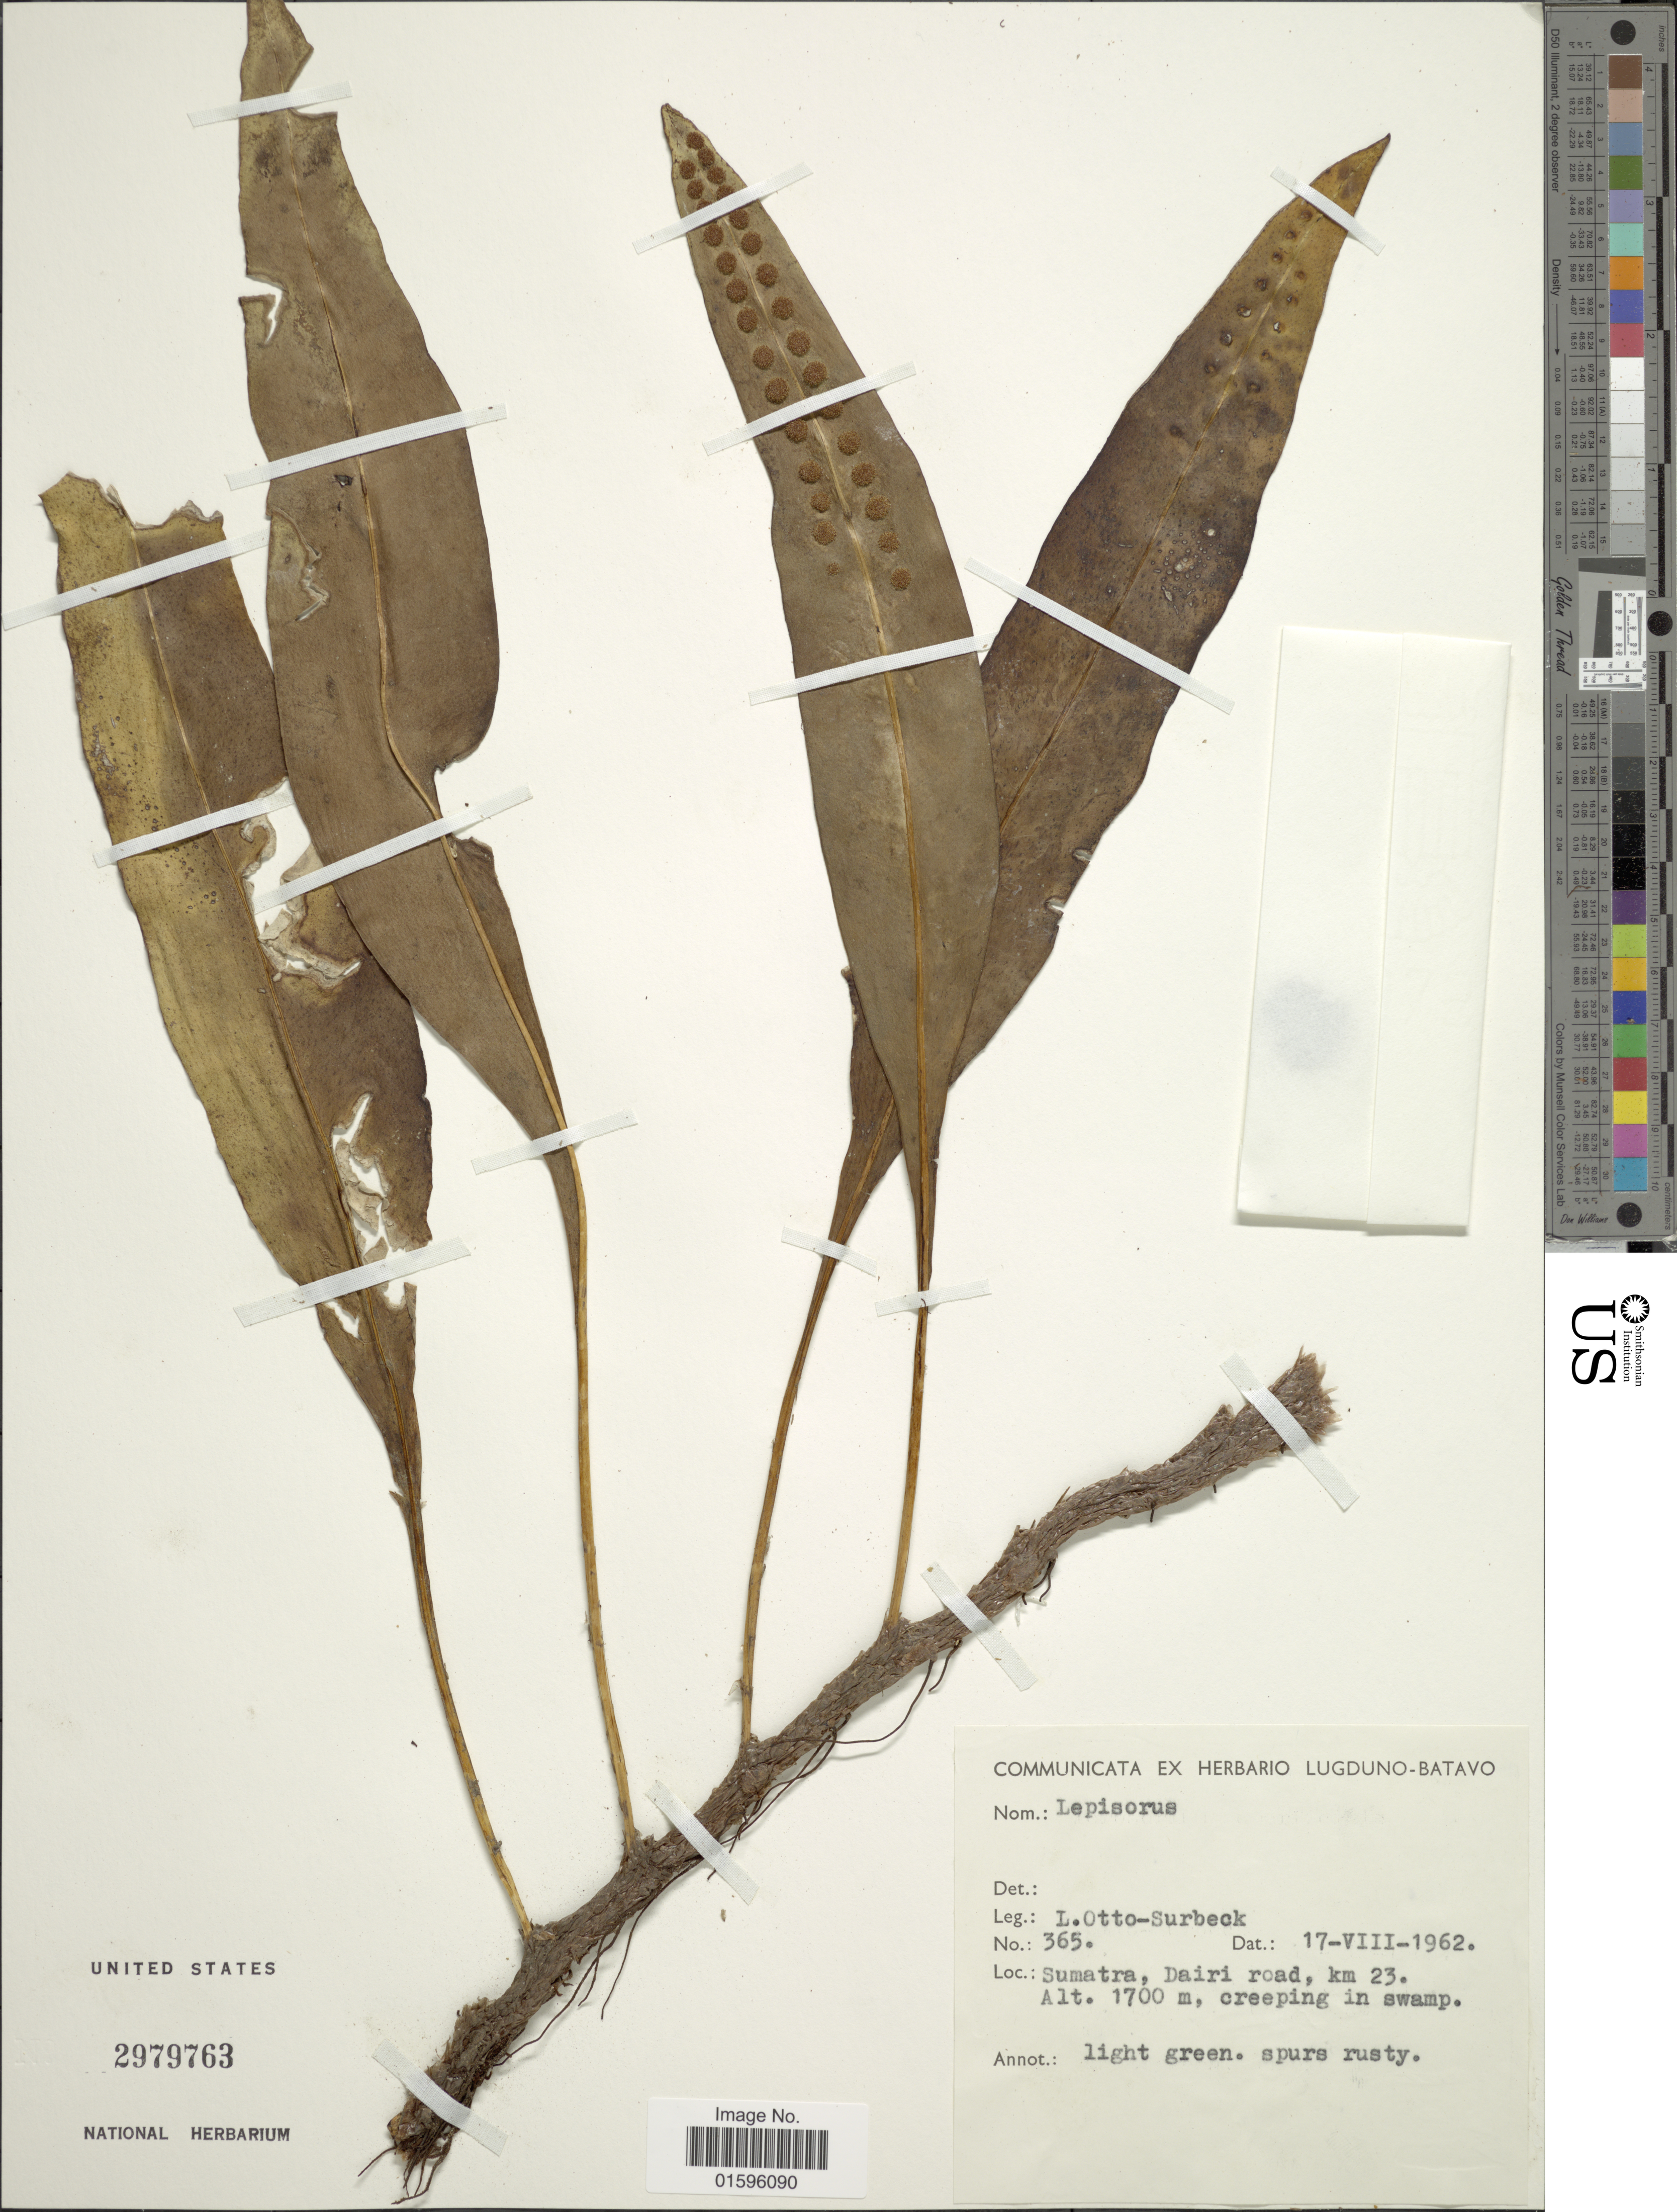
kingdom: Plantae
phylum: Tracheophyta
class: Polypodiopsida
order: Polypodiales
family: Polypodiaceae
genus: Polypodium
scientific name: Polypodium sp.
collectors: L. Otto-Surbeck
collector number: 365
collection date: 1962-08-17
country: Indonesia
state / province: Sumatra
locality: Sumatra, Dairi road, km 23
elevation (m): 1700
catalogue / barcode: US 2979763